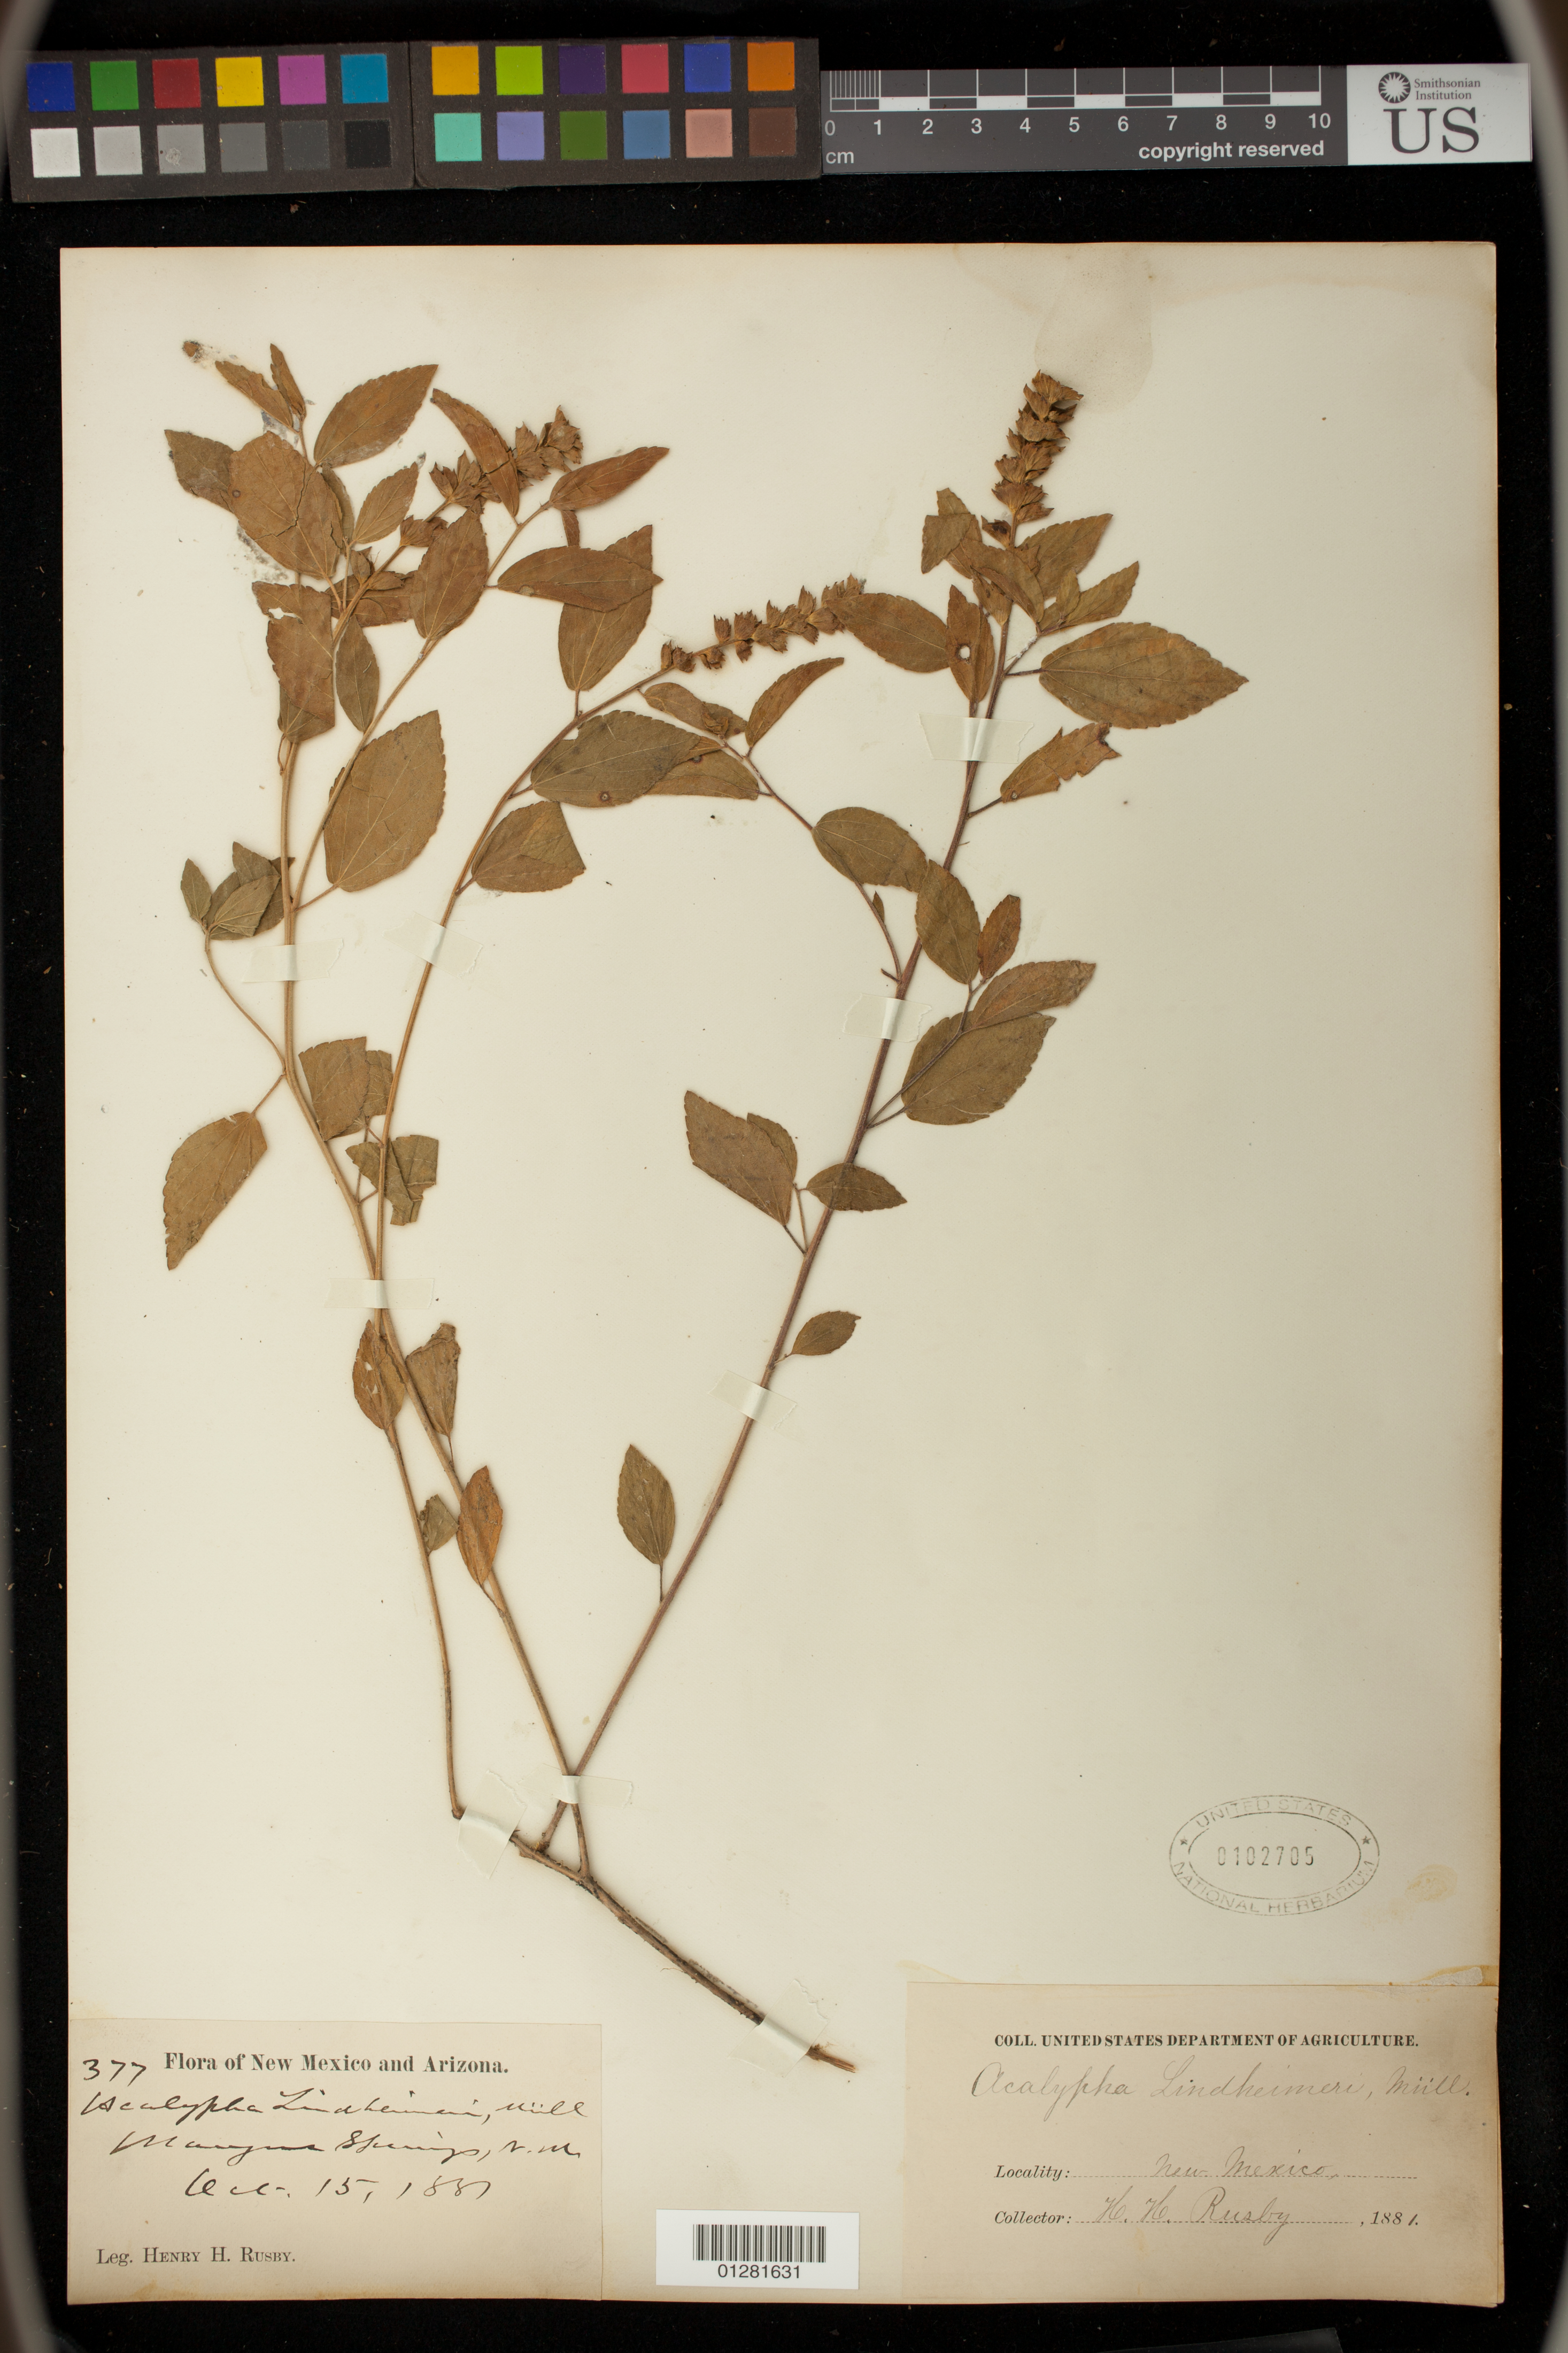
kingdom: Plantae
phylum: Tracheophyta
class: Magnoliopsida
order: Malpighiales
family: Euphorbiaceae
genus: Acalypha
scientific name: Acalypha lindheimeri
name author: Müll. Arg.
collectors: H. H. Rusby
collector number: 377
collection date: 1881-10-15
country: United States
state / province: New Mexico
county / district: Grant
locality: Mangus Springs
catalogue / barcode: US 102705